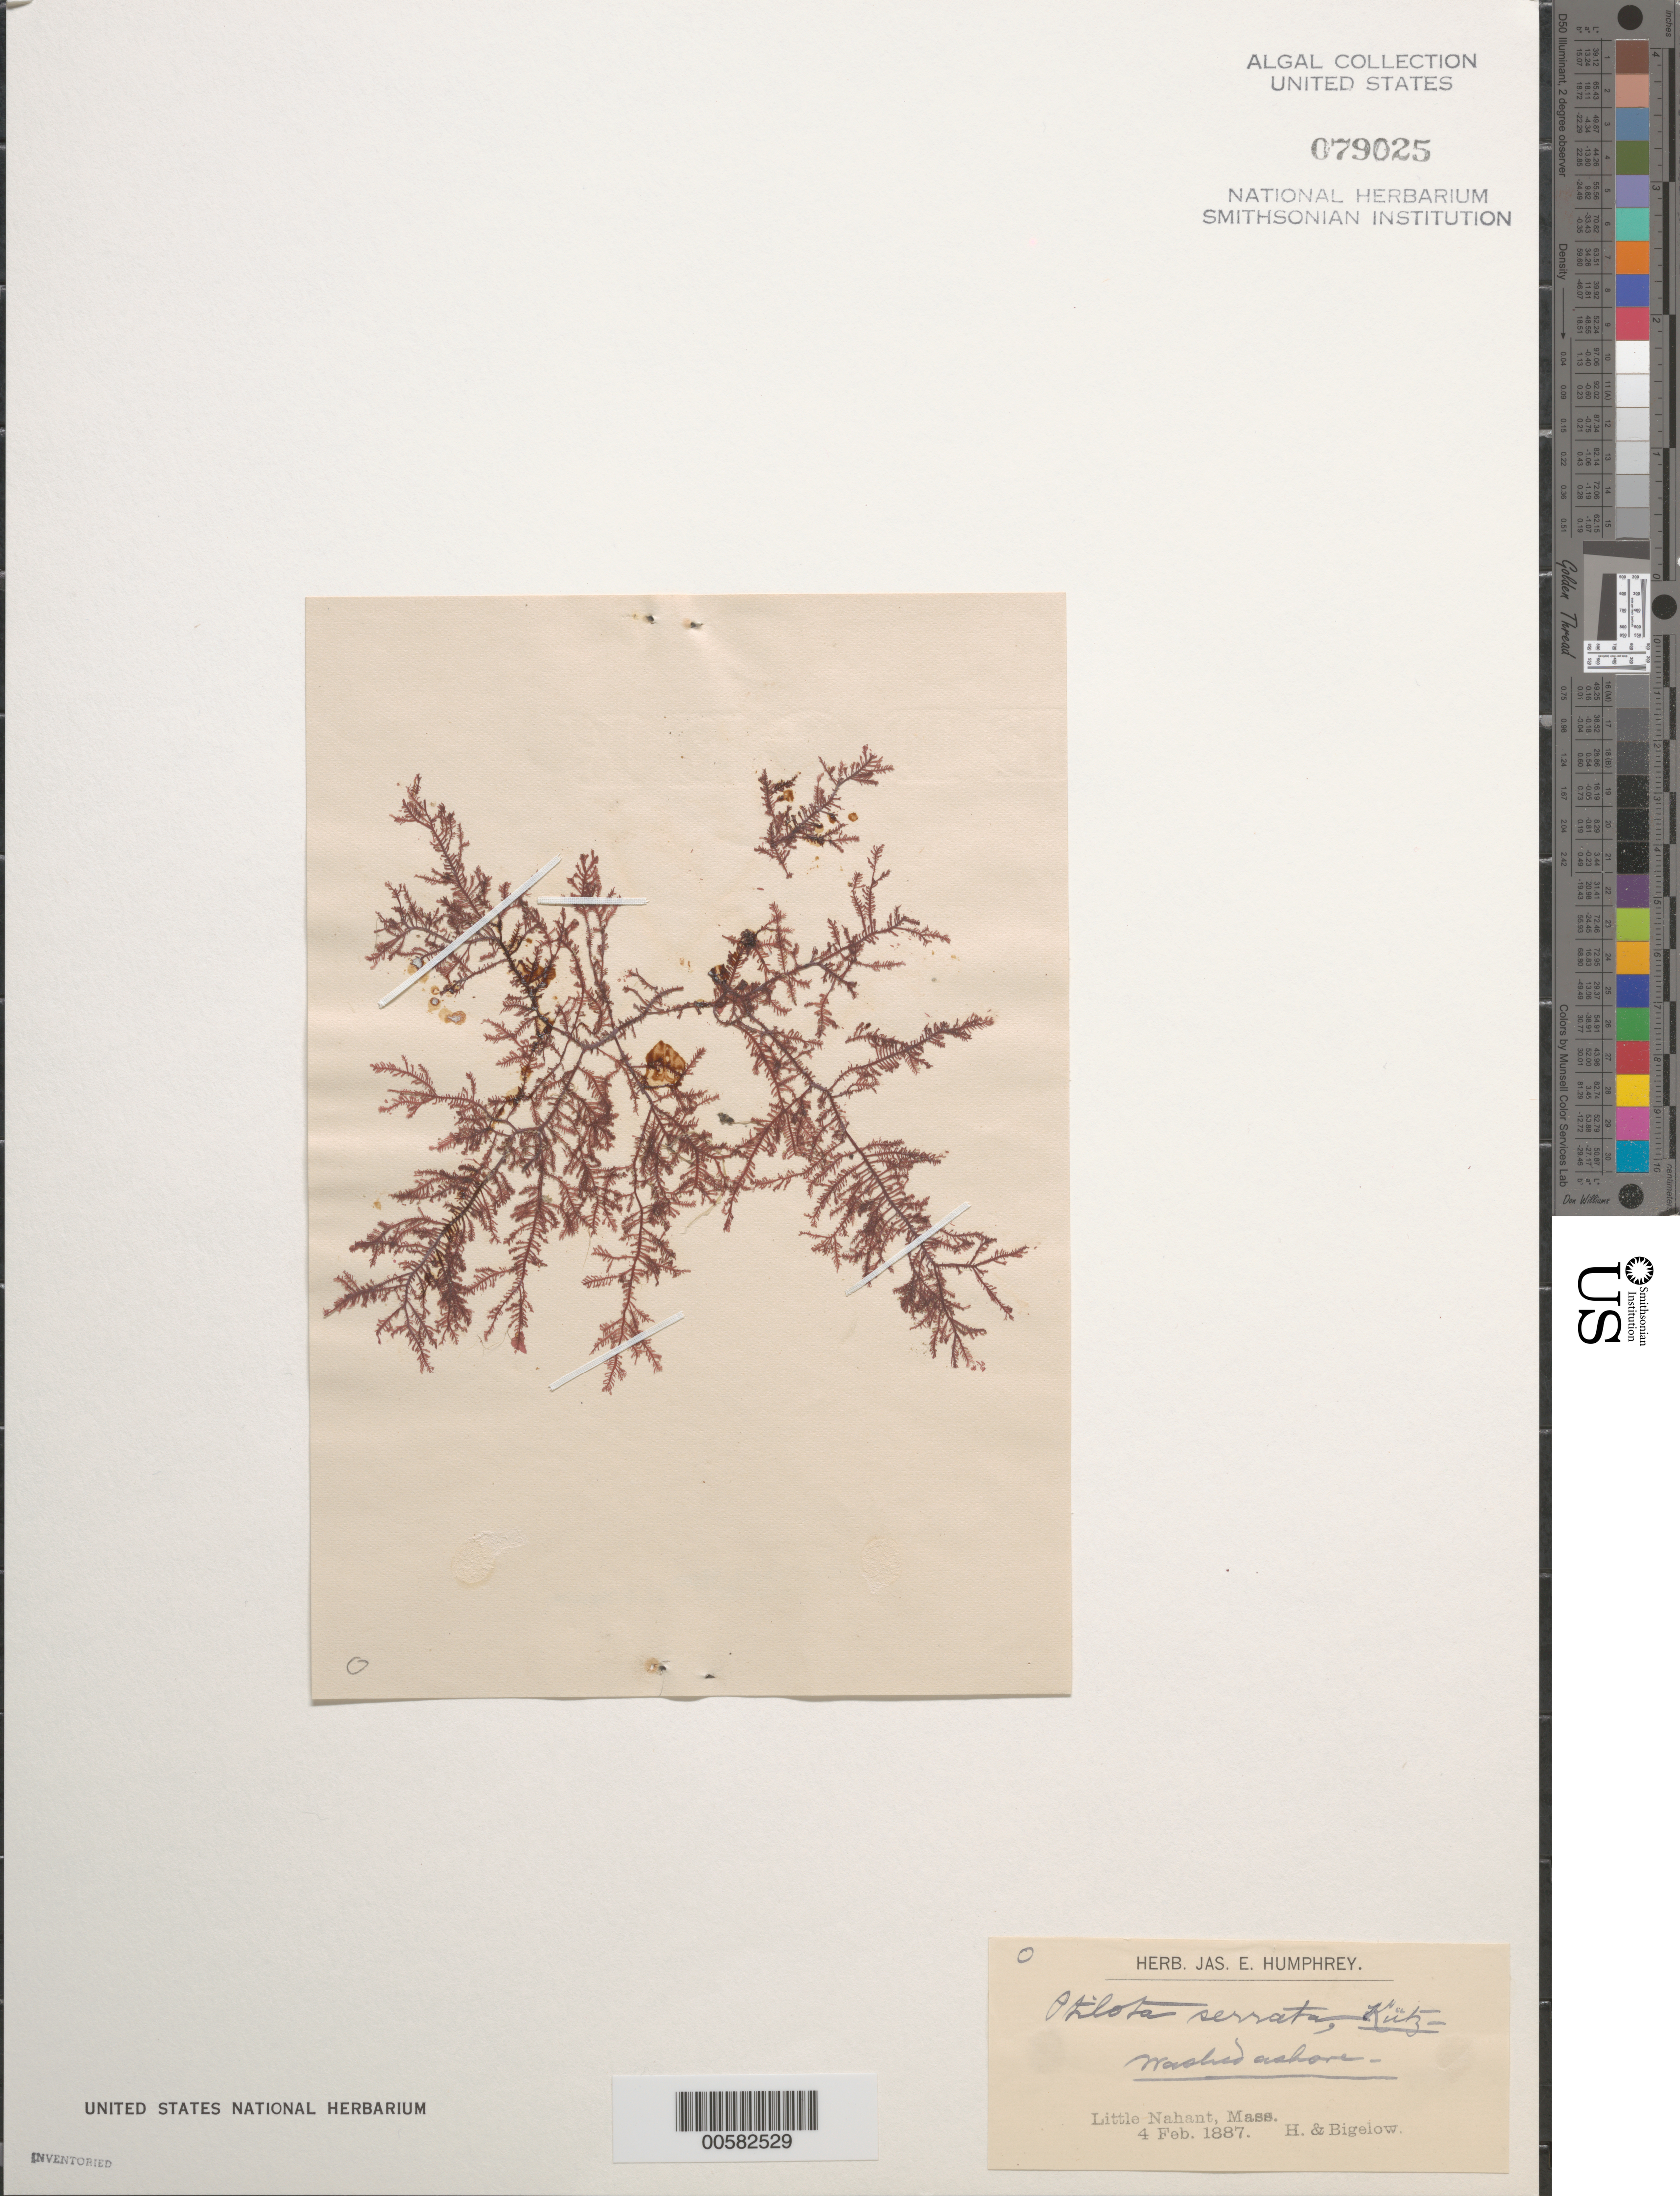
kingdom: Plantae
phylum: Rhodophyta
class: Florideophyceae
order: Ceramiales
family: Wrangeliaceae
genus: Ptilota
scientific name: Ptilota serrata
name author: Kützing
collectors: J. Humphrey & R. Bigelow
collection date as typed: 04 Feb 1887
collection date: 1887-02-04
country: United States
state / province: Massachusetts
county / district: Essex County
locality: Little Nahant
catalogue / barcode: US 79025